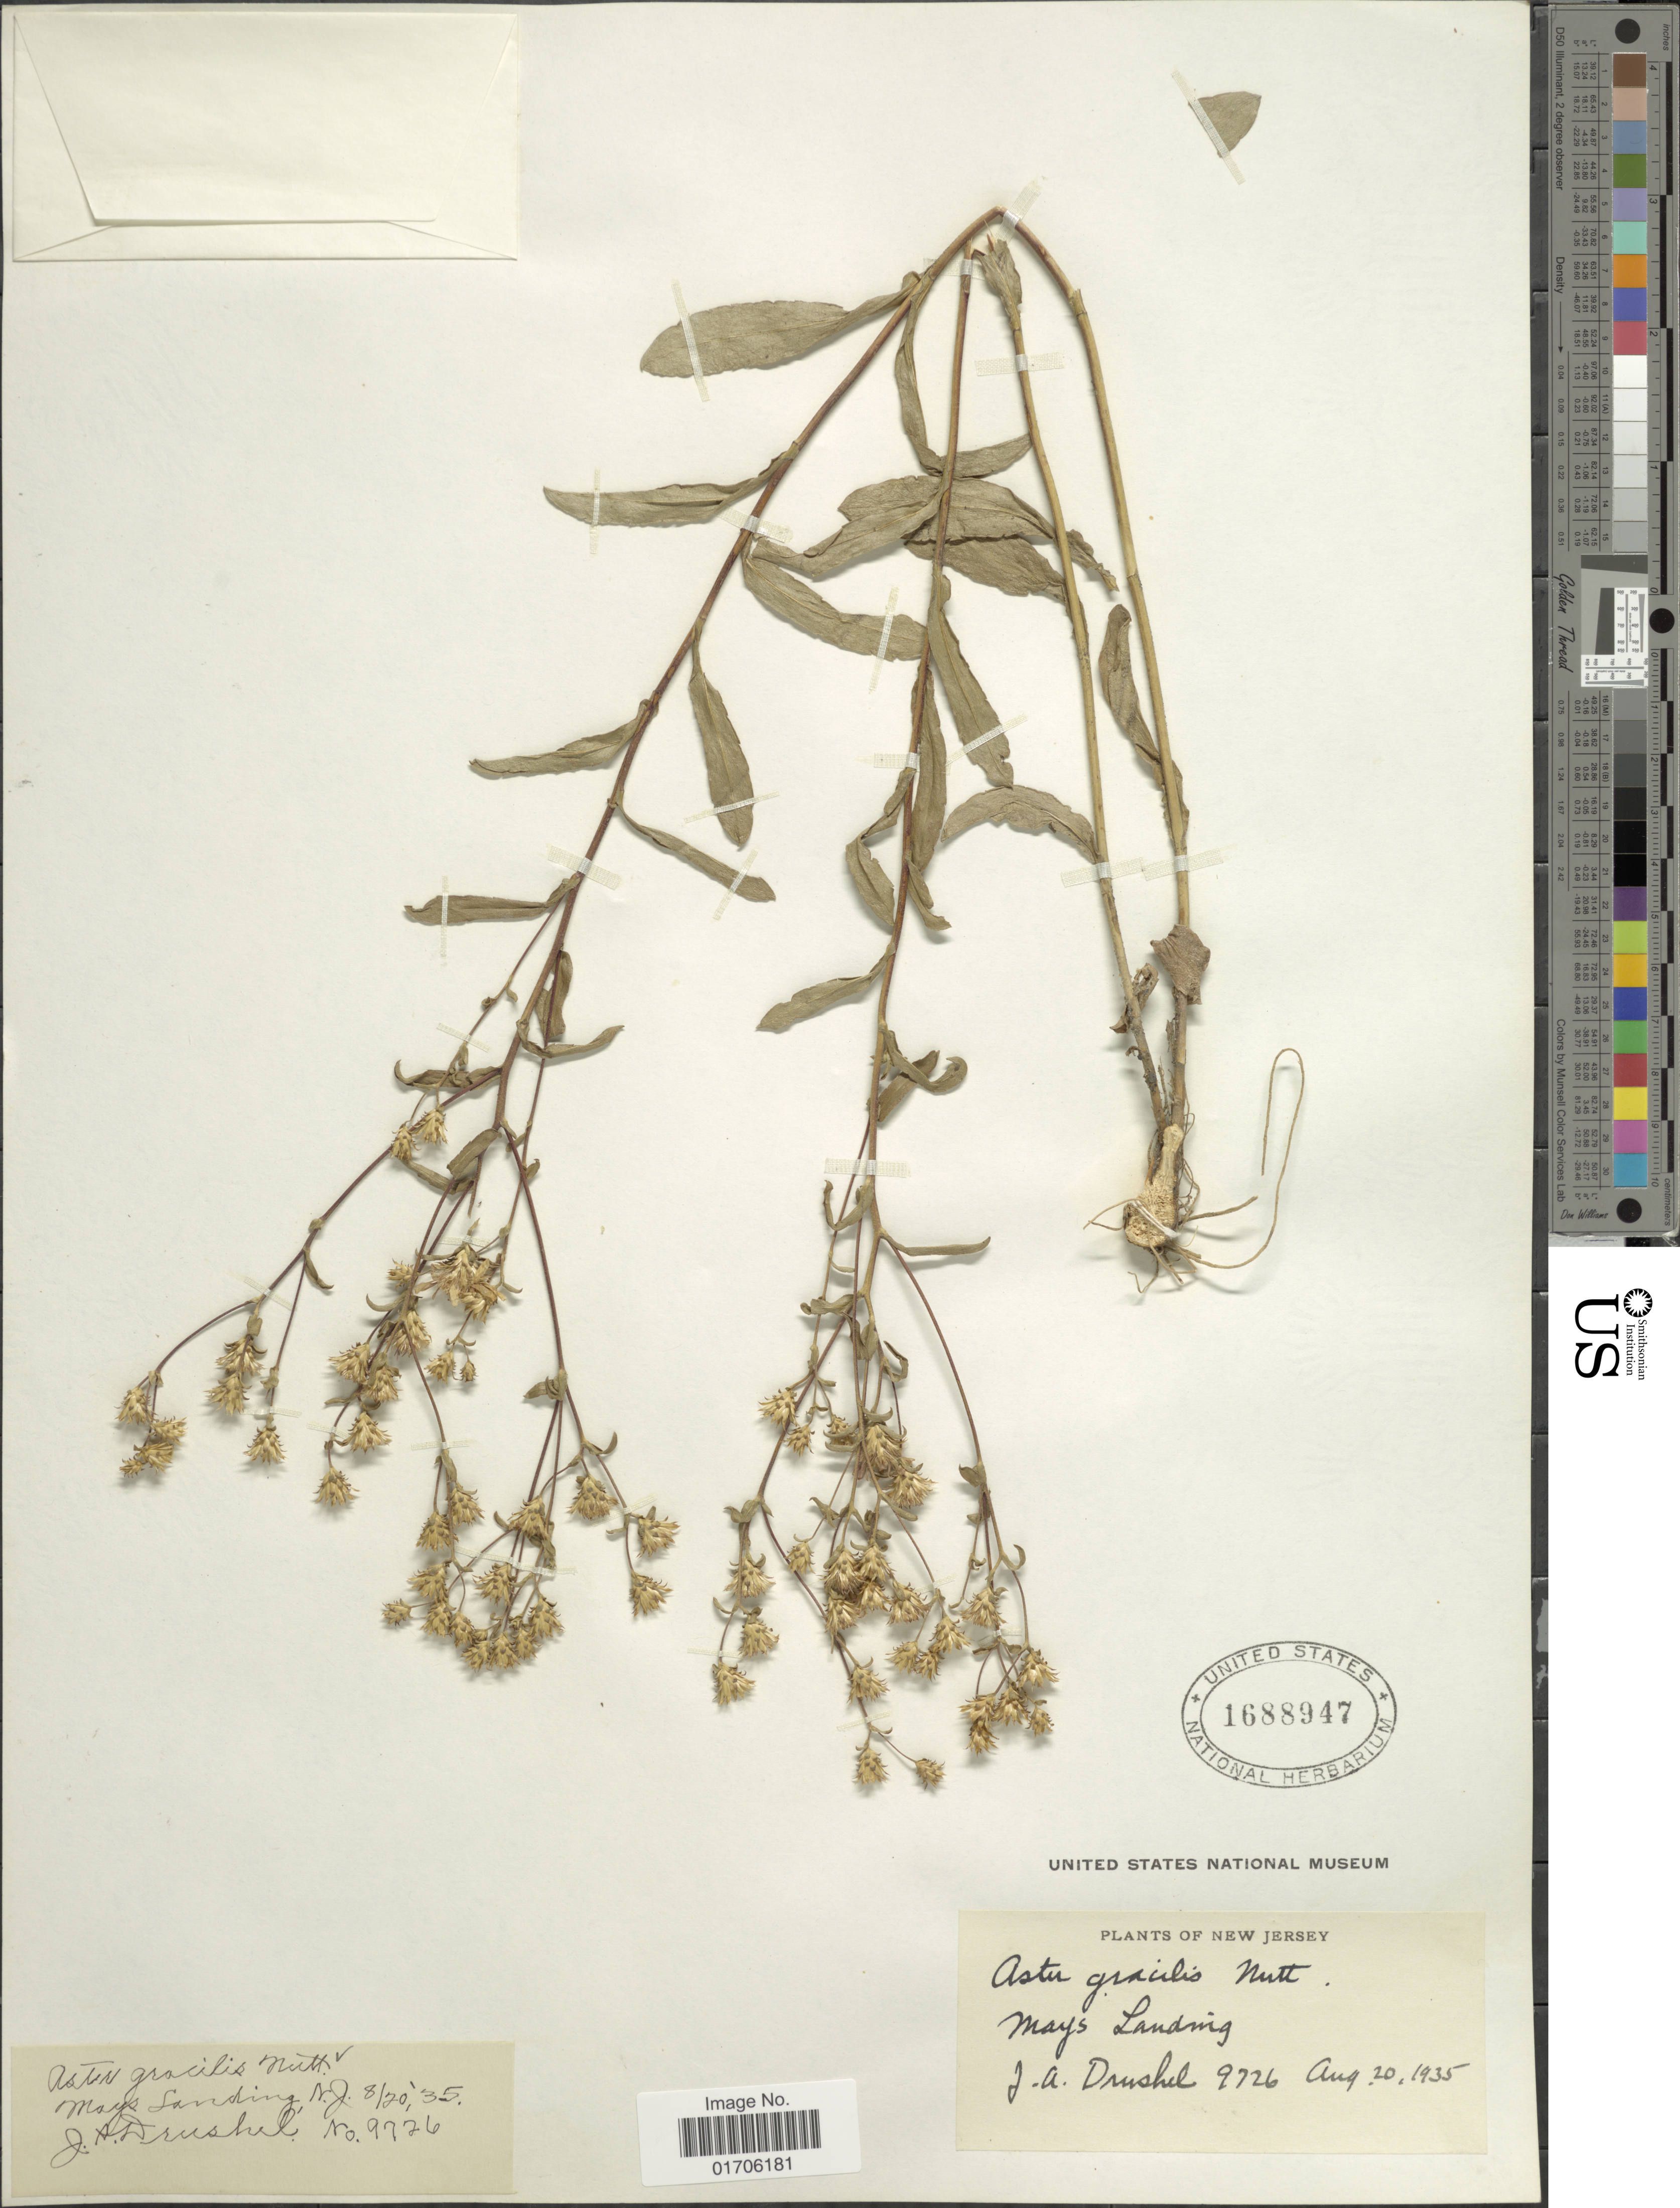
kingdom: Plantae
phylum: Tracheophyta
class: Magnoliopsida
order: Asterales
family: Asteraceae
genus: Eurybia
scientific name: Eurybia compacta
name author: G.L. Nesom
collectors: J. A. Drushel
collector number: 9726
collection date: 1935-08-20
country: United States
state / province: New Jersey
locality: New Jersey. Mays Landing.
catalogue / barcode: US 1688947